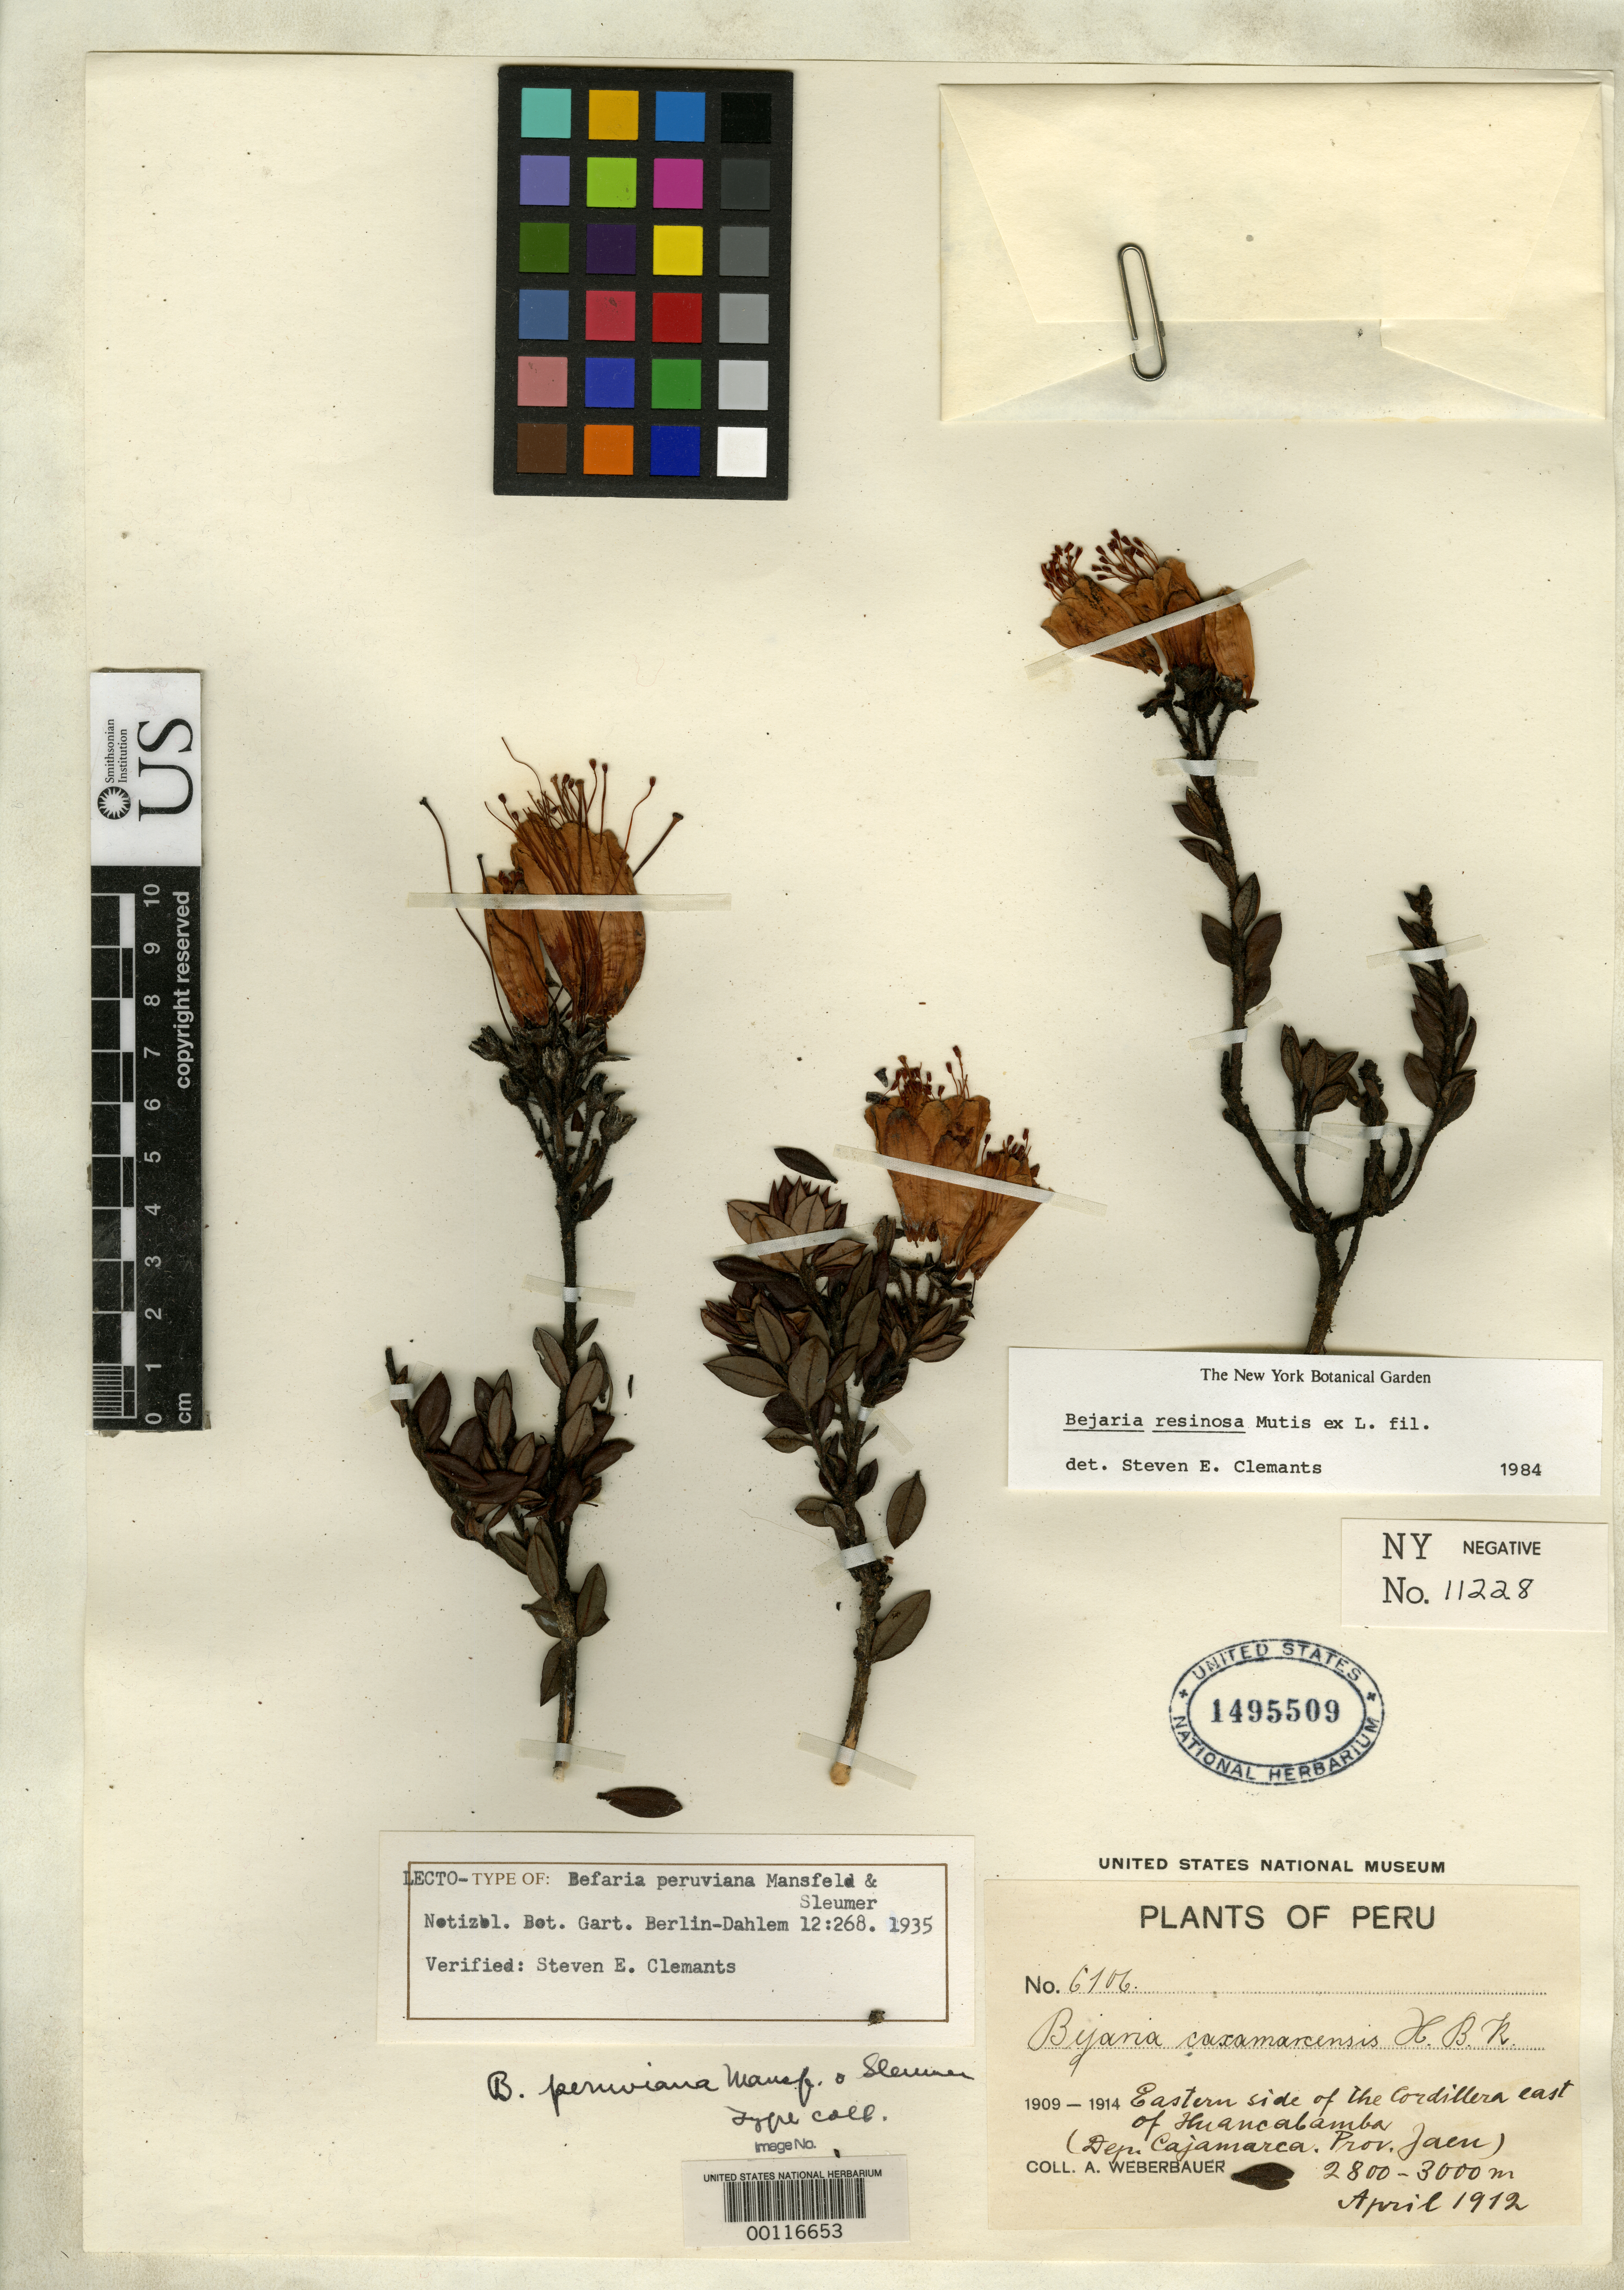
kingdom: Plantae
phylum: Tracheophyta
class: Magnoliopsida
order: Ericales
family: Ericaceae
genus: Befaria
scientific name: Befaria peruviana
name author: Mansf. & Sleumer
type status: Isotype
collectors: A. Weberbauer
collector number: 6106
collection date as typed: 08 Apr 1912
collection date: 1912-04-08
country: Peru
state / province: Cajamarca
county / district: Jaén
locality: Huancabamba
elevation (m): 2800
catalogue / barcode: US 1495509